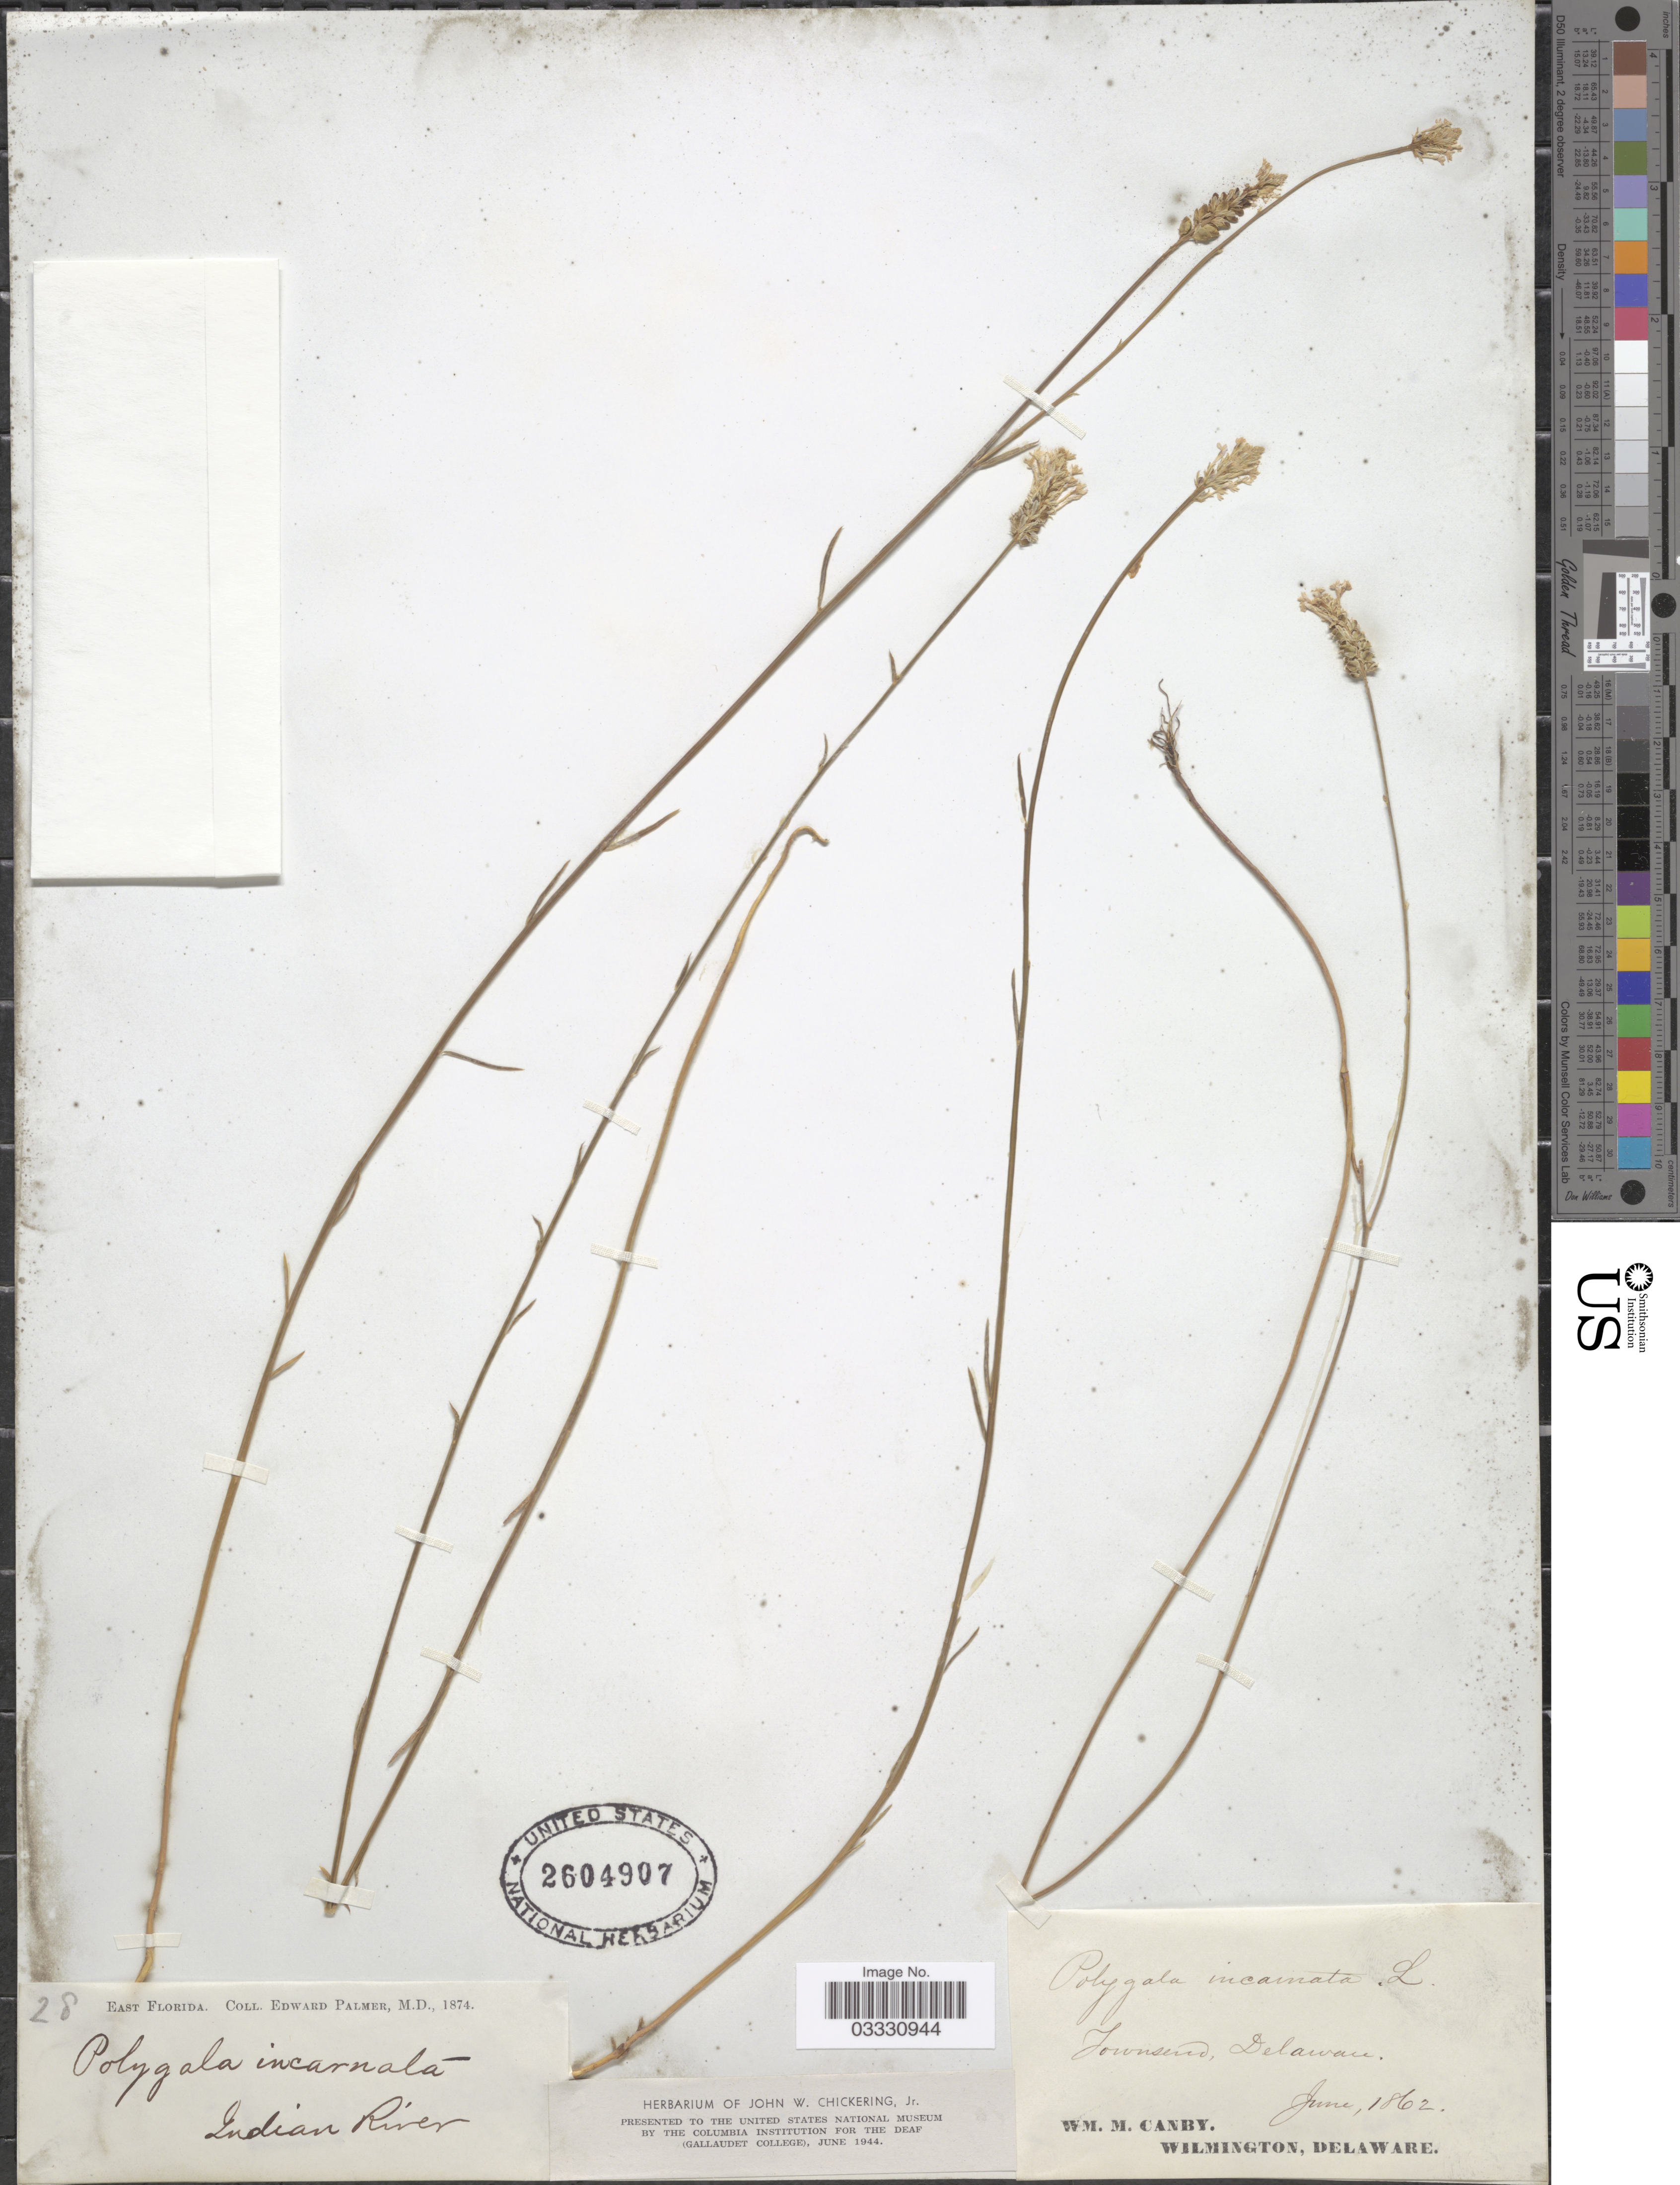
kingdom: Plantae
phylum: Tracheophyta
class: Magnoliopsida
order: Fabales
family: Polygalaceae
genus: Polygala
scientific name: Polygala incarnata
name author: L.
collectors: E. Palmer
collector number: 28?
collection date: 1874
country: United States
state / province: Florida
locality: East Florida. Indian River.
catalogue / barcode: US 2604907